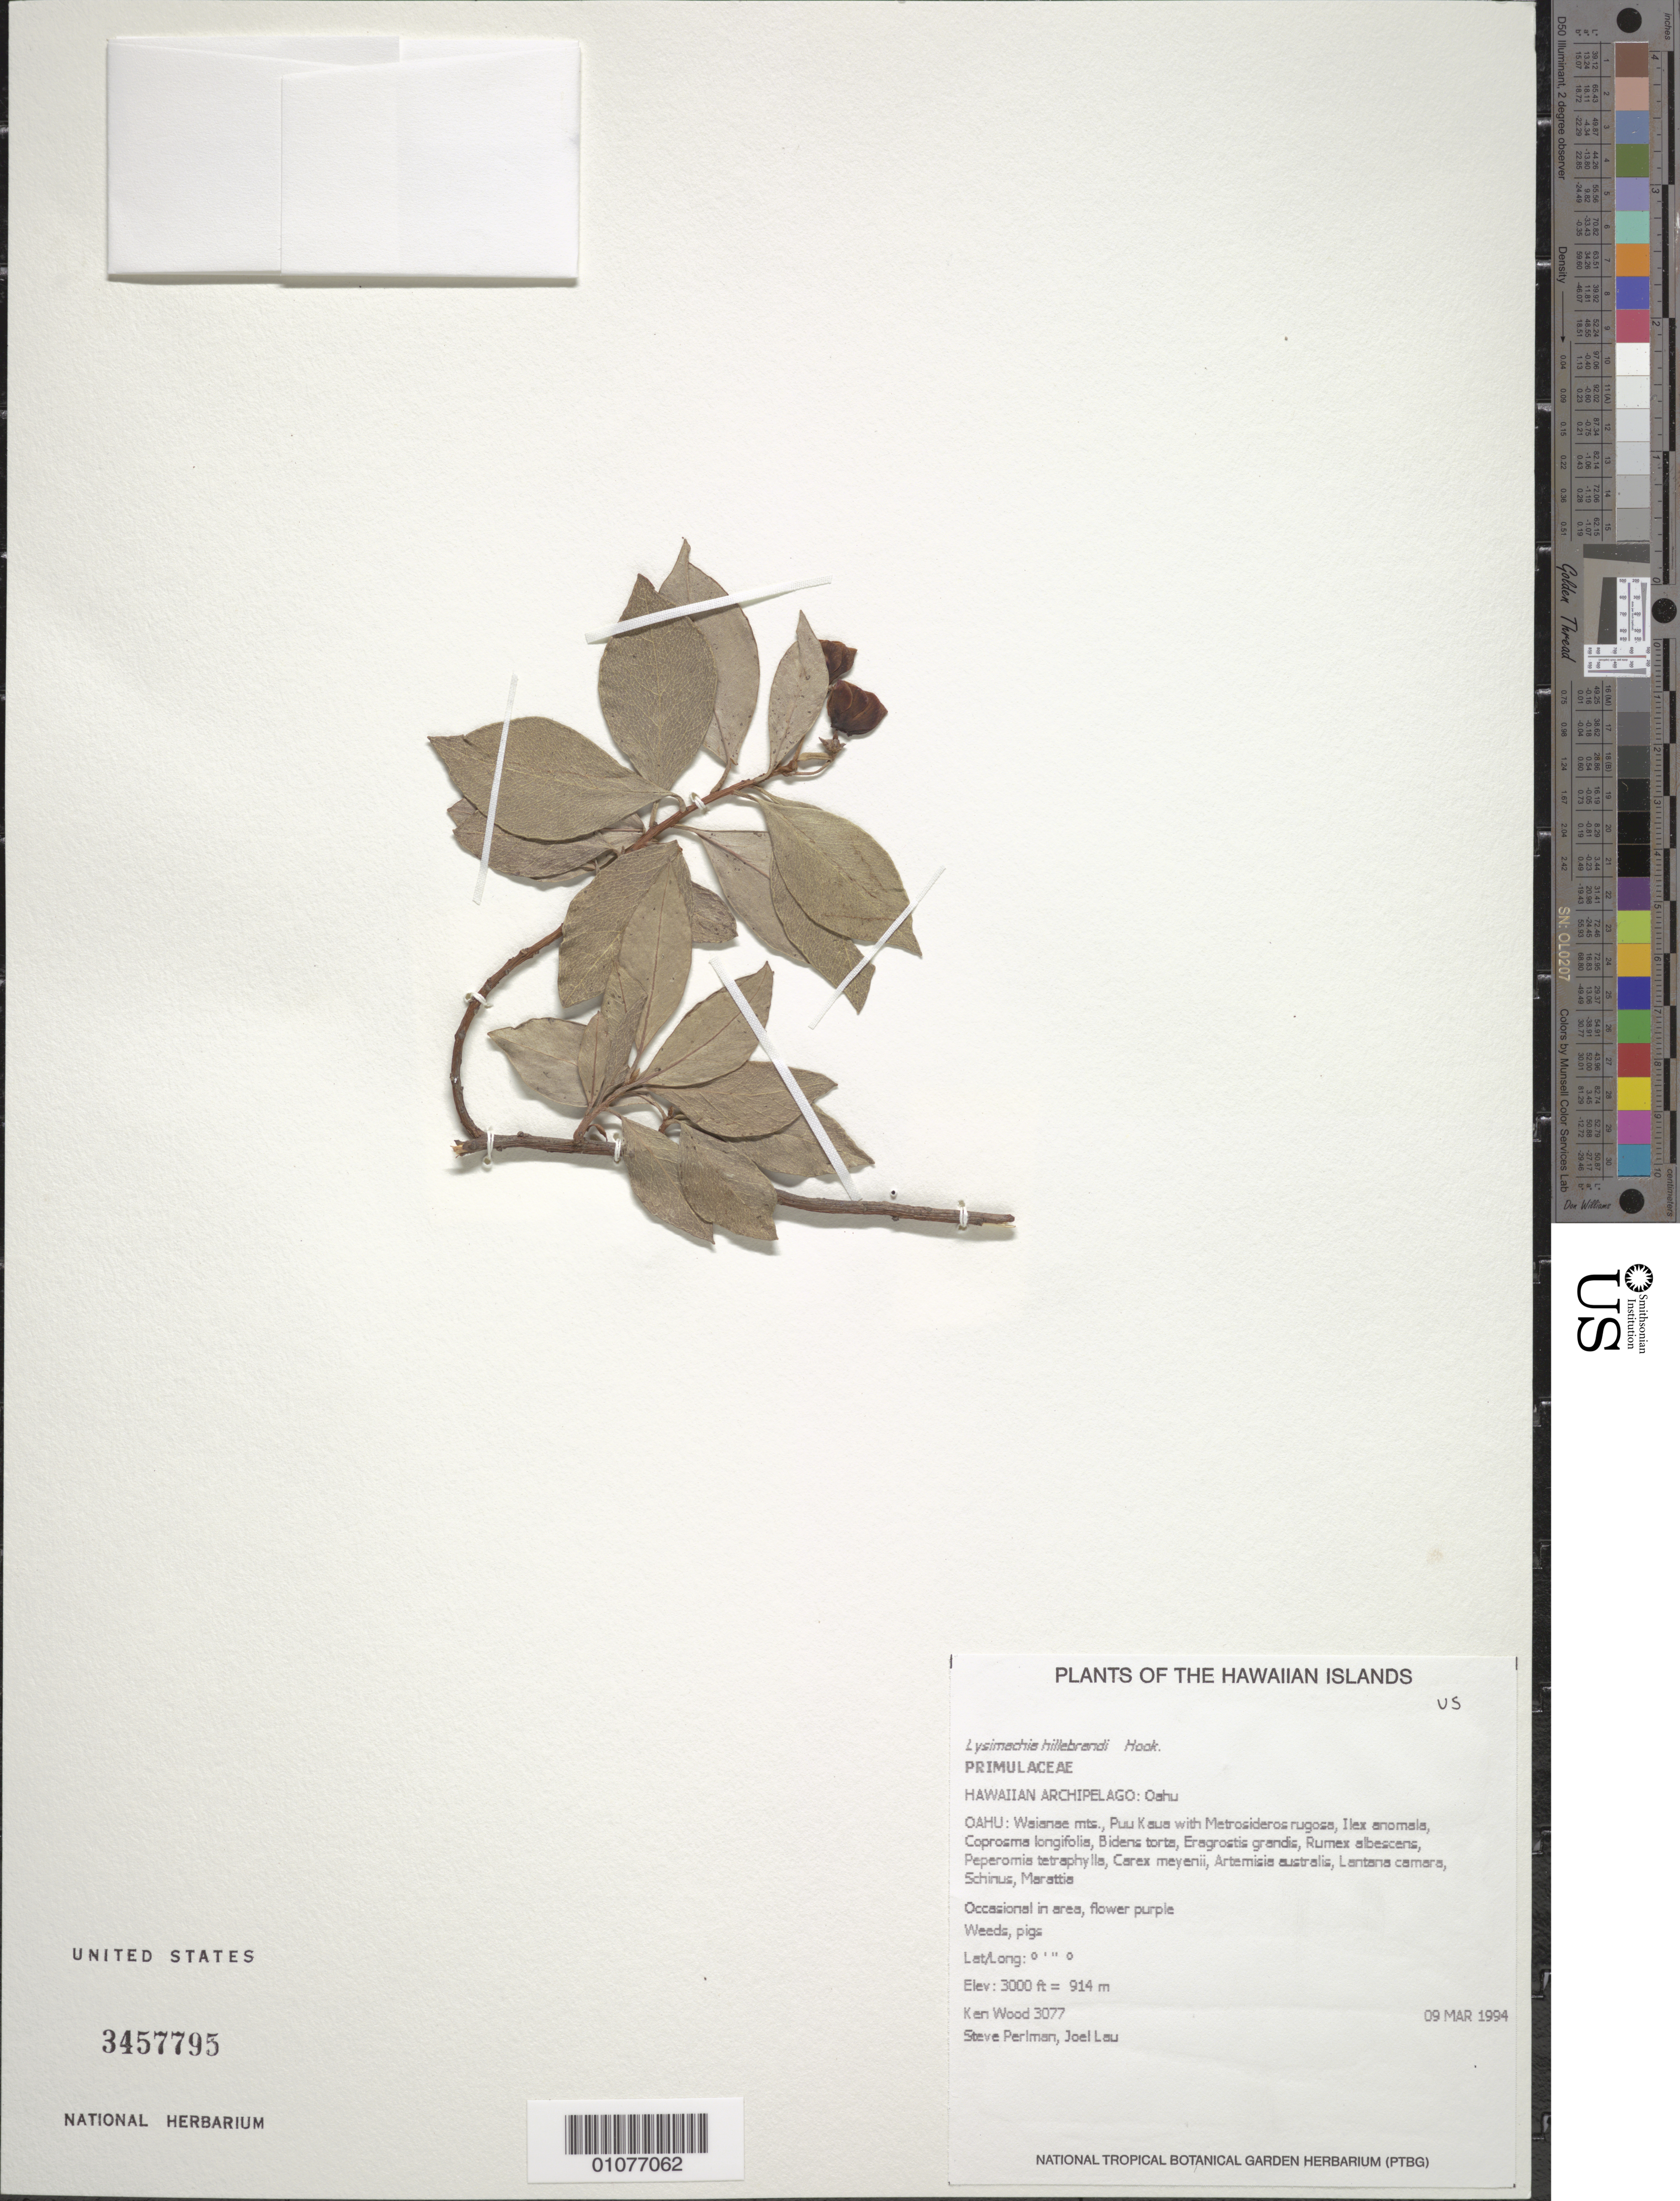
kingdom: Plantae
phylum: Tracheophyta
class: Magnoliopsida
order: Ericales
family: Primulaceae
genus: Lysimachia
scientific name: Lysimachia hillebrandii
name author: Hook. f. ex A. Gray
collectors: K. R. Wood, S. P. Perlman & J. Lau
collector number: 3077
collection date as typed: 9 Mar 1994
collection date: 1994-03-09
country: United States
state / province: Hawaii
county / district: Honolulu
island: Oahu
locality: Waianae mountains, Puu Kaua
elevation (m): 914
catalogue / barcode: US 3457795